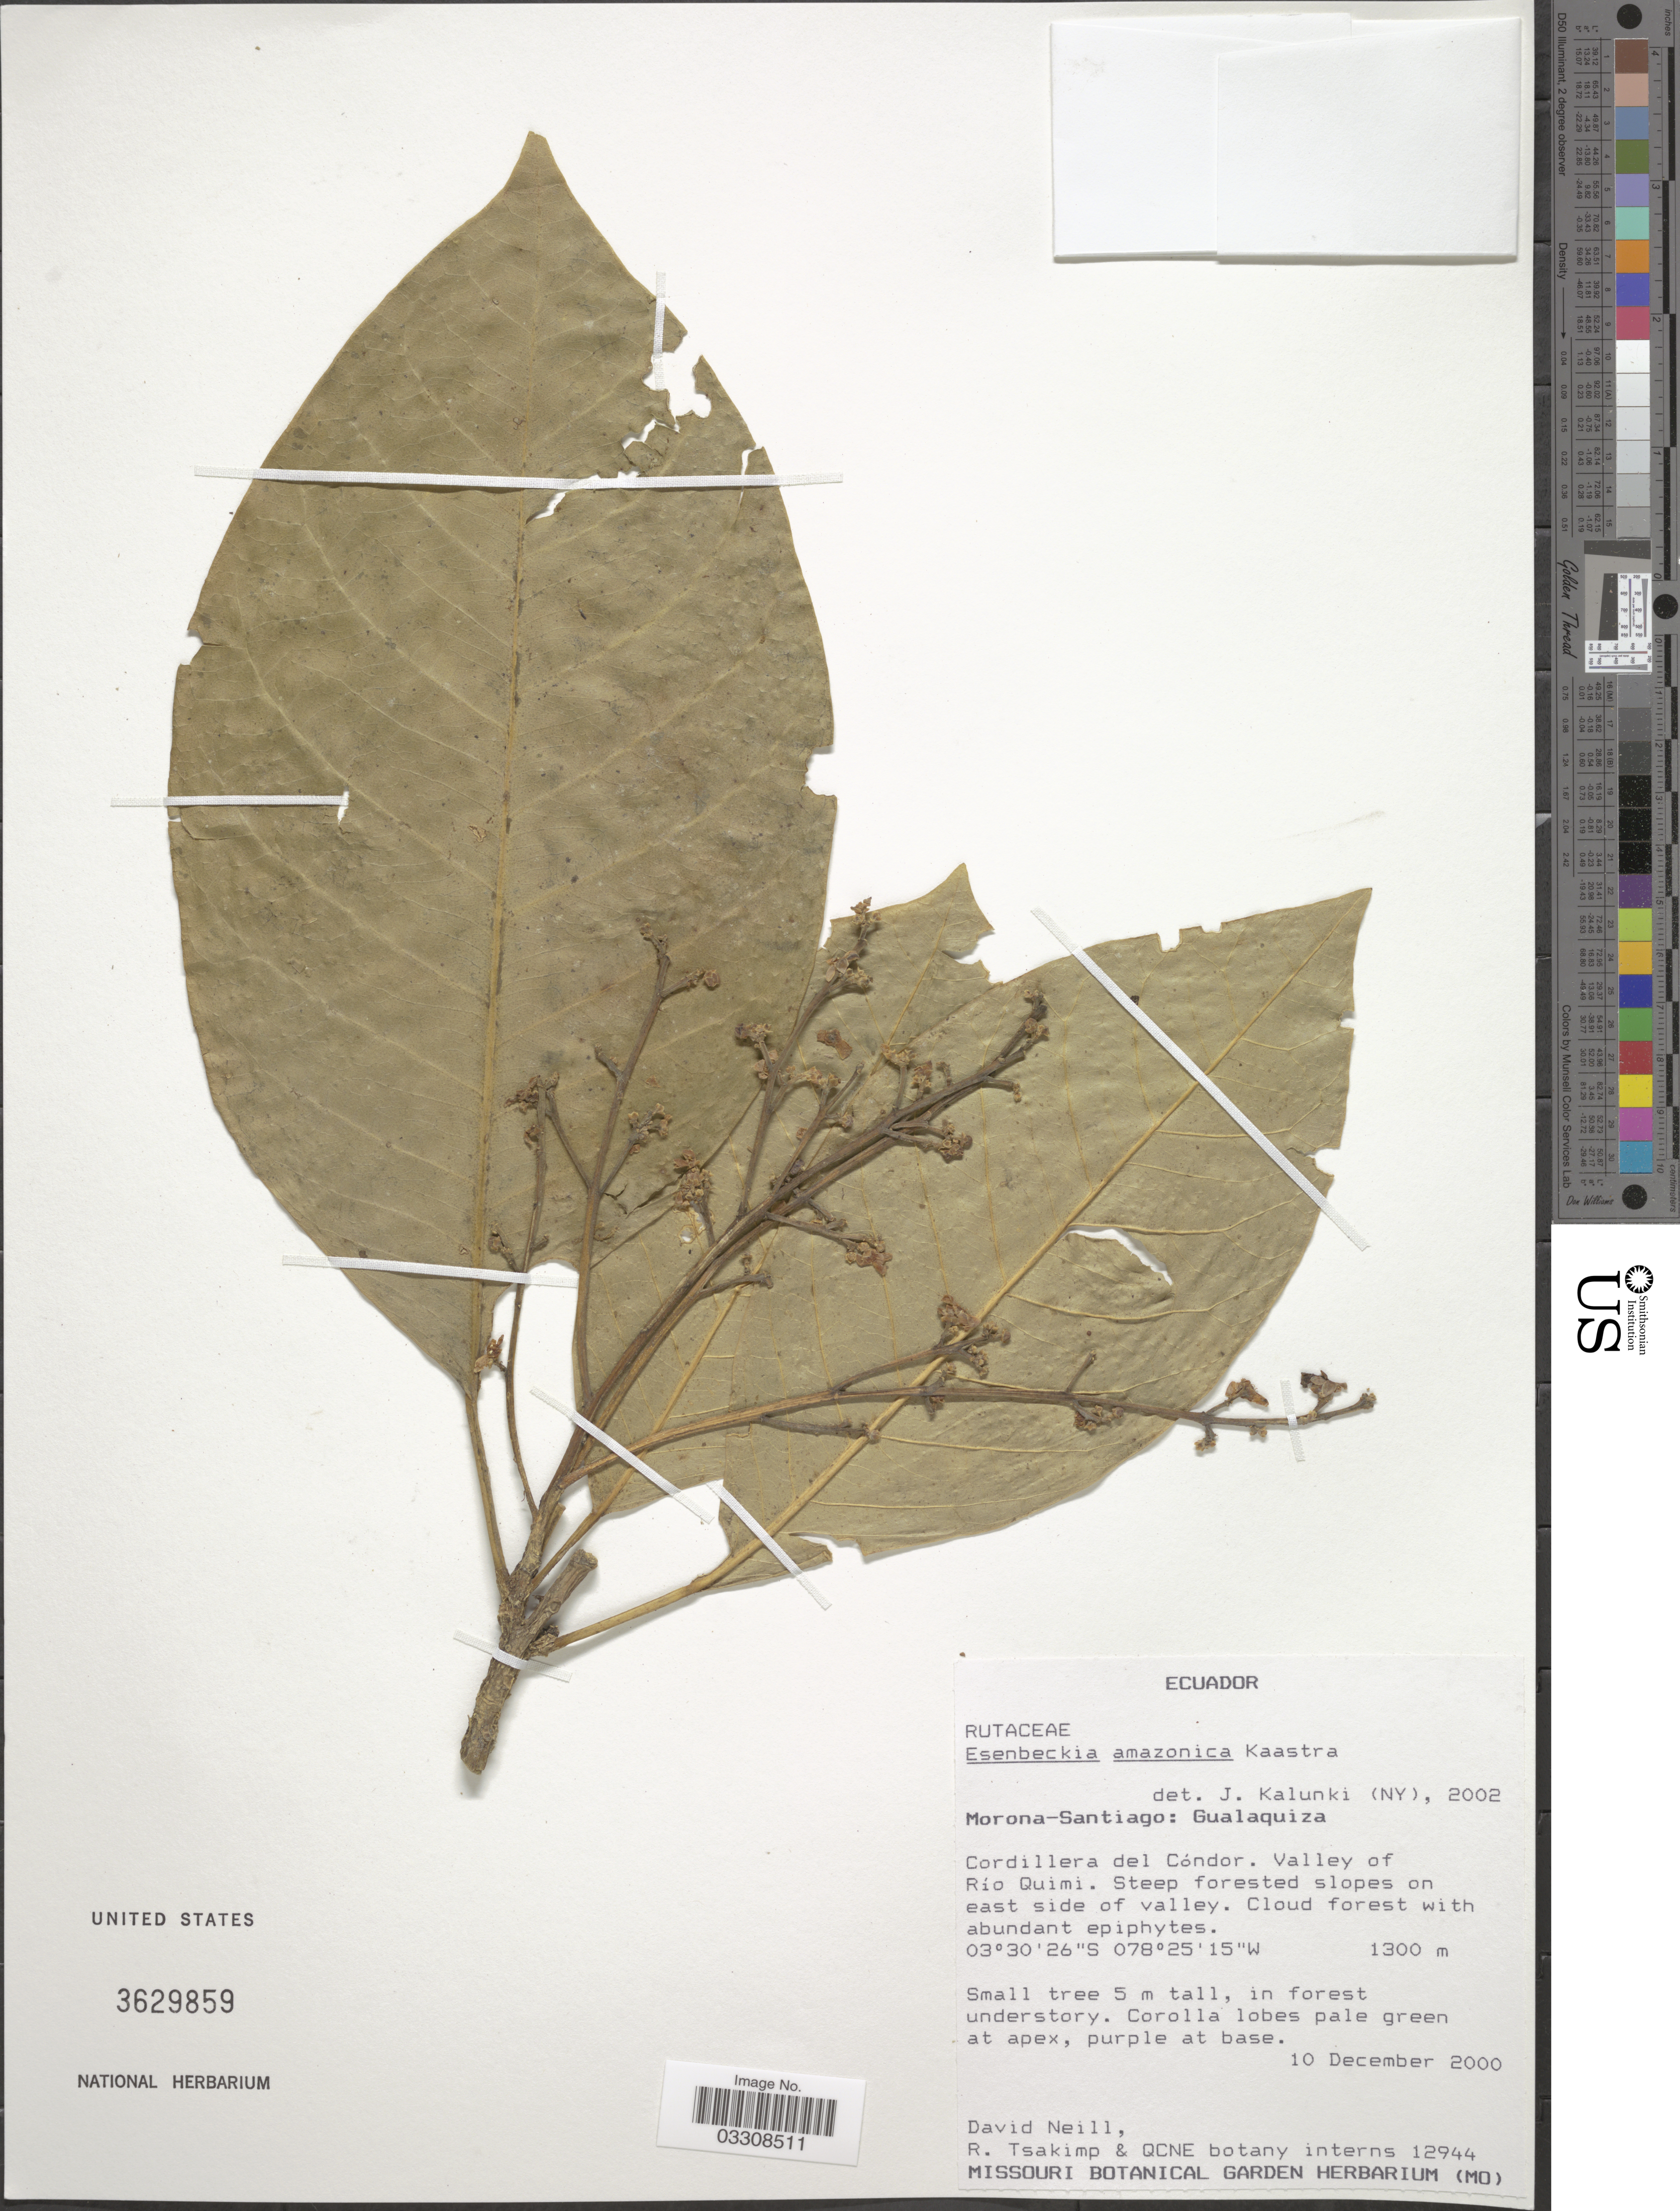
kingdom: Plantae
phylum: Tracheophyta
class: Magnoliopsida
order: Sapindales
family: Rutaceae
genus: Esenbeckia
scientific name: Esenbeckia amazonica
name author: Kaastra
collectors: D. Neill, R. Tsakimp & QCNE botany interns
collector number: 12944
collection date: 2000-12-10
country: Ecuador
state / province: Morona-Santiago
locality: Gualaquiza. Cordillera del Cóndor. Valley of Río Quimi. Steep forested slopes on east side of valley.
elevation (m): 1300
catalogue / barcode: US 3629859